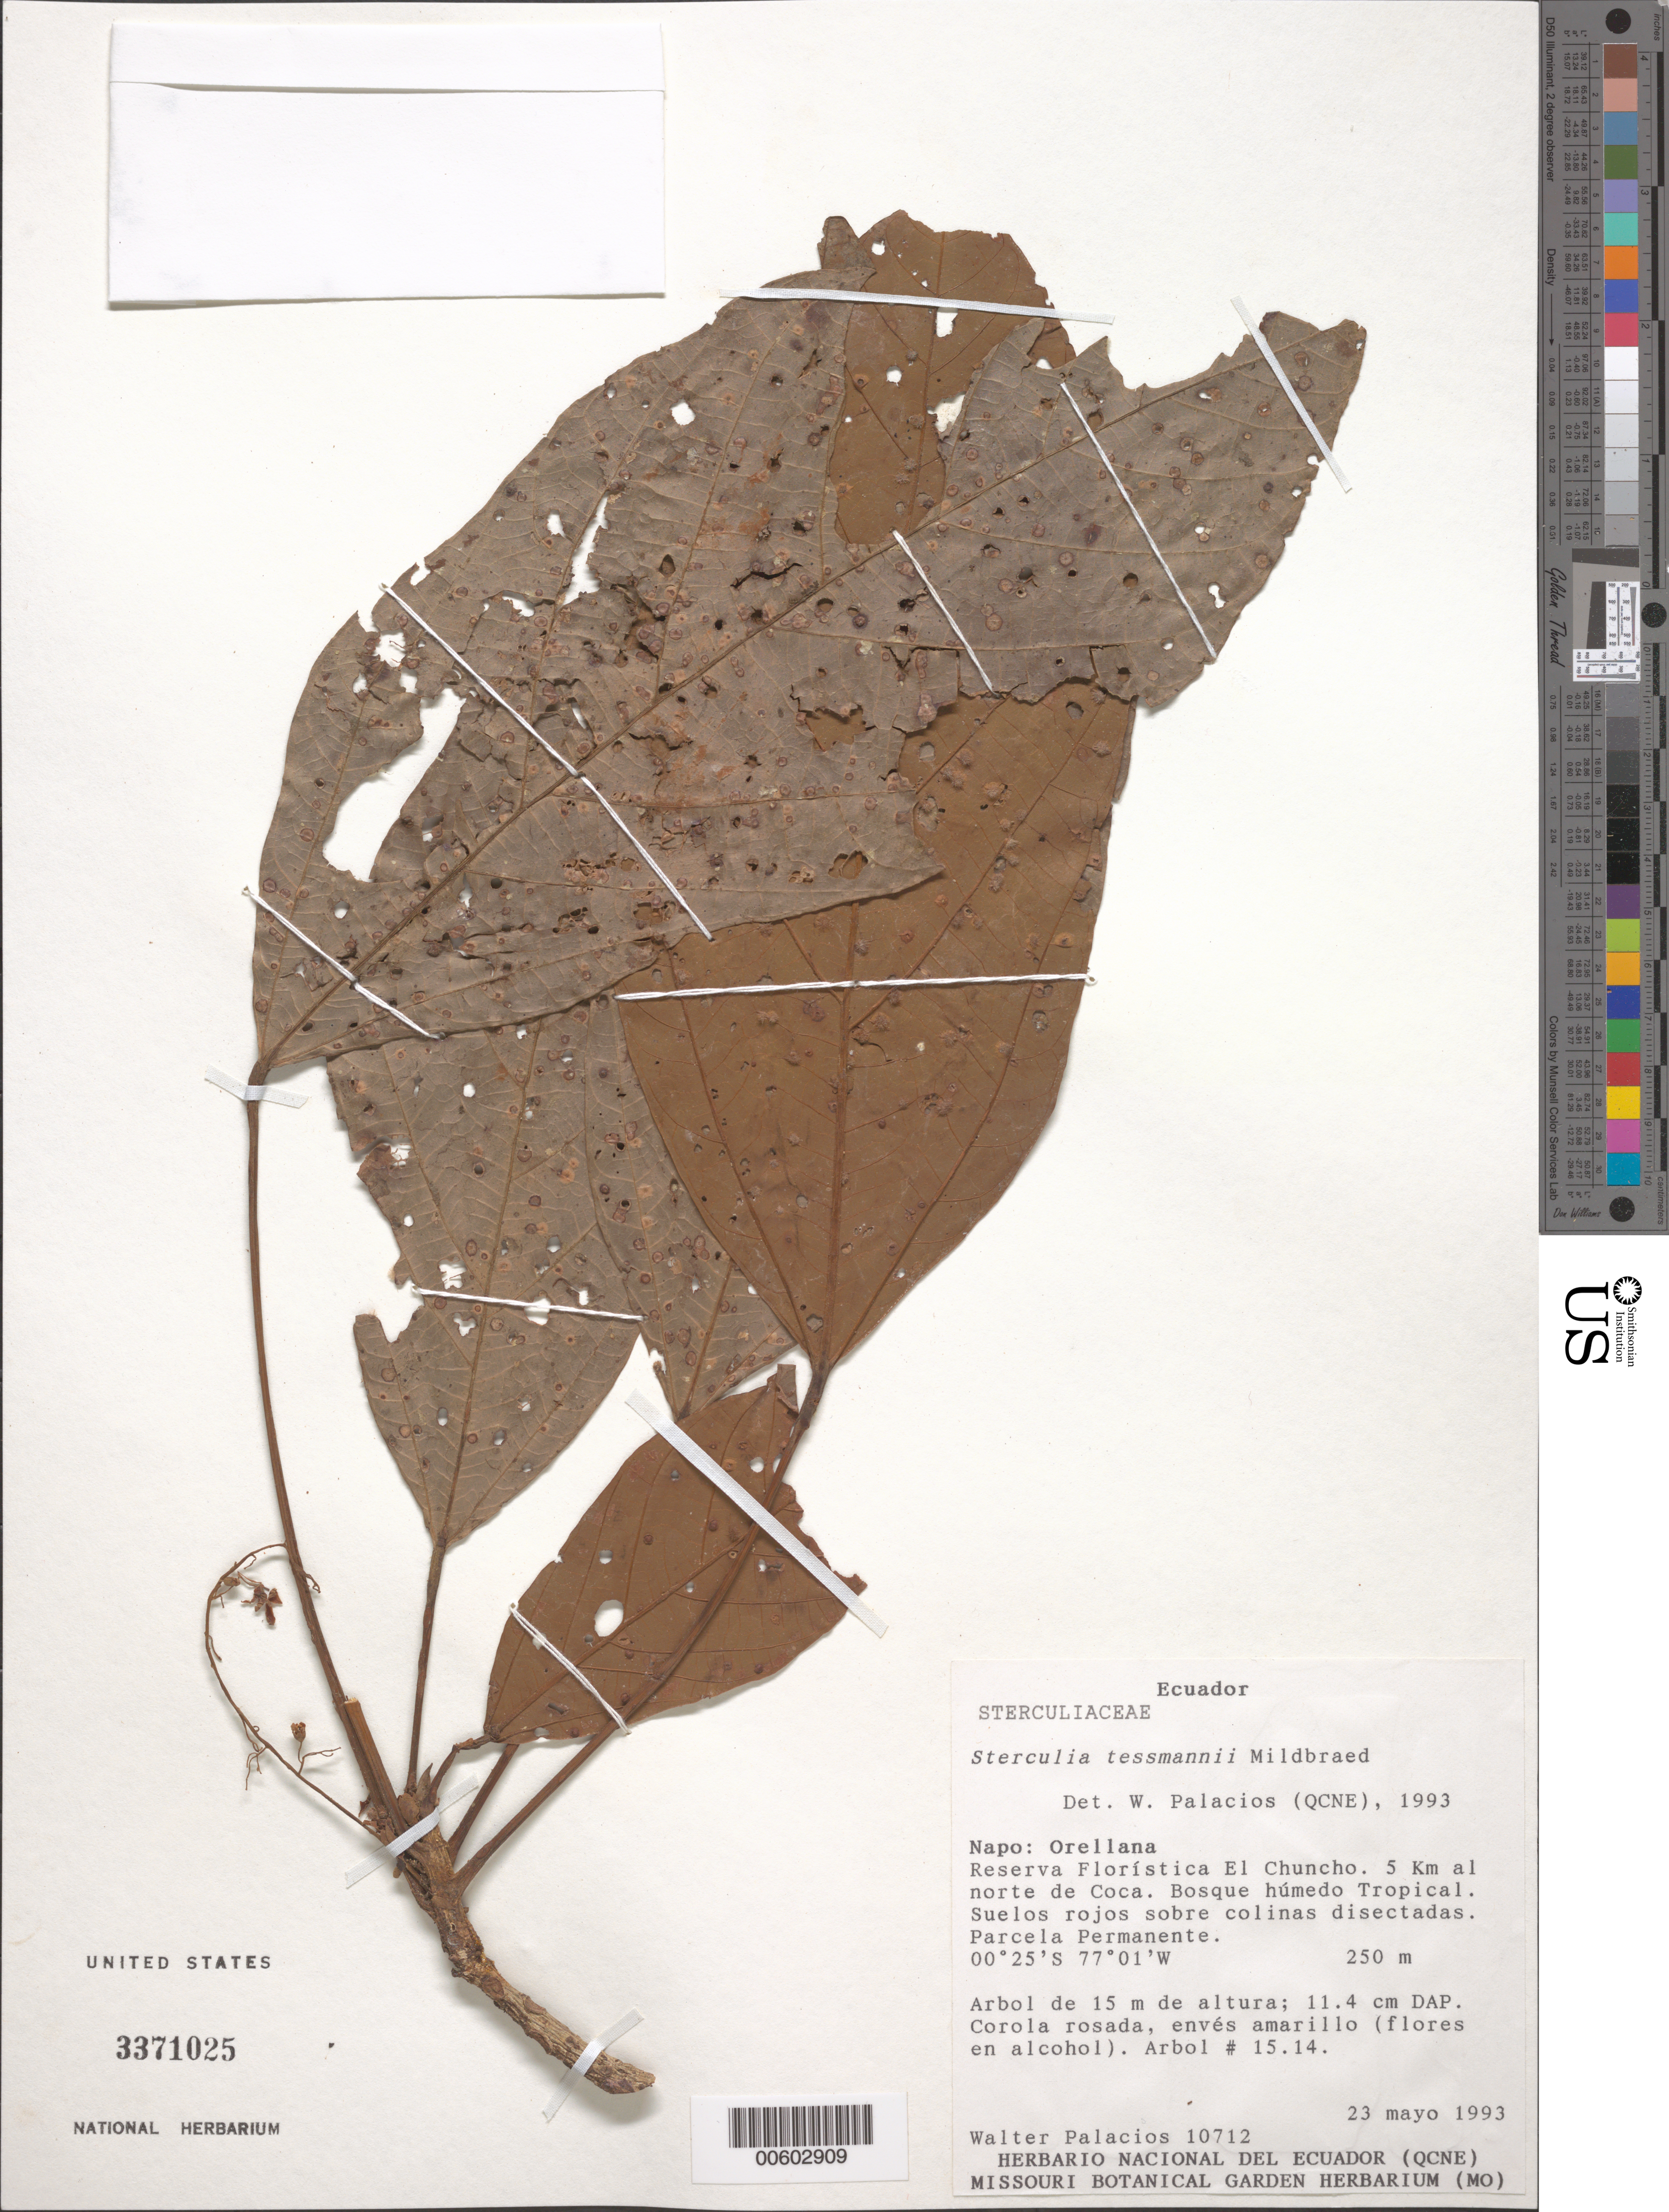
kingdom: Plantae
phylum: Tracheophyta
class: Magnoliopsida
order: Malvales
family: Malvaceae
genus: Sterculia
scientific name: Sterculia tessmannii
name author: Mildbr.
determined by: Palacios, W., (QCA), Pontificia Universidad Católica del Ecuador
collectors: W. Palacios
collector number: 10712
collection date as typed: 23 May 1993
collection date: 1993-05-23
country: Ecuador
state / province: Napo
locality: Orellana. Reserva Florística El Chuncho, 5 km al N de Coca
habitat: Bosque húmedo tropical, suelos rojos de colinas disectadas, parcela permanente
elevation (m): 250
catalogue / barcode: US 3371025